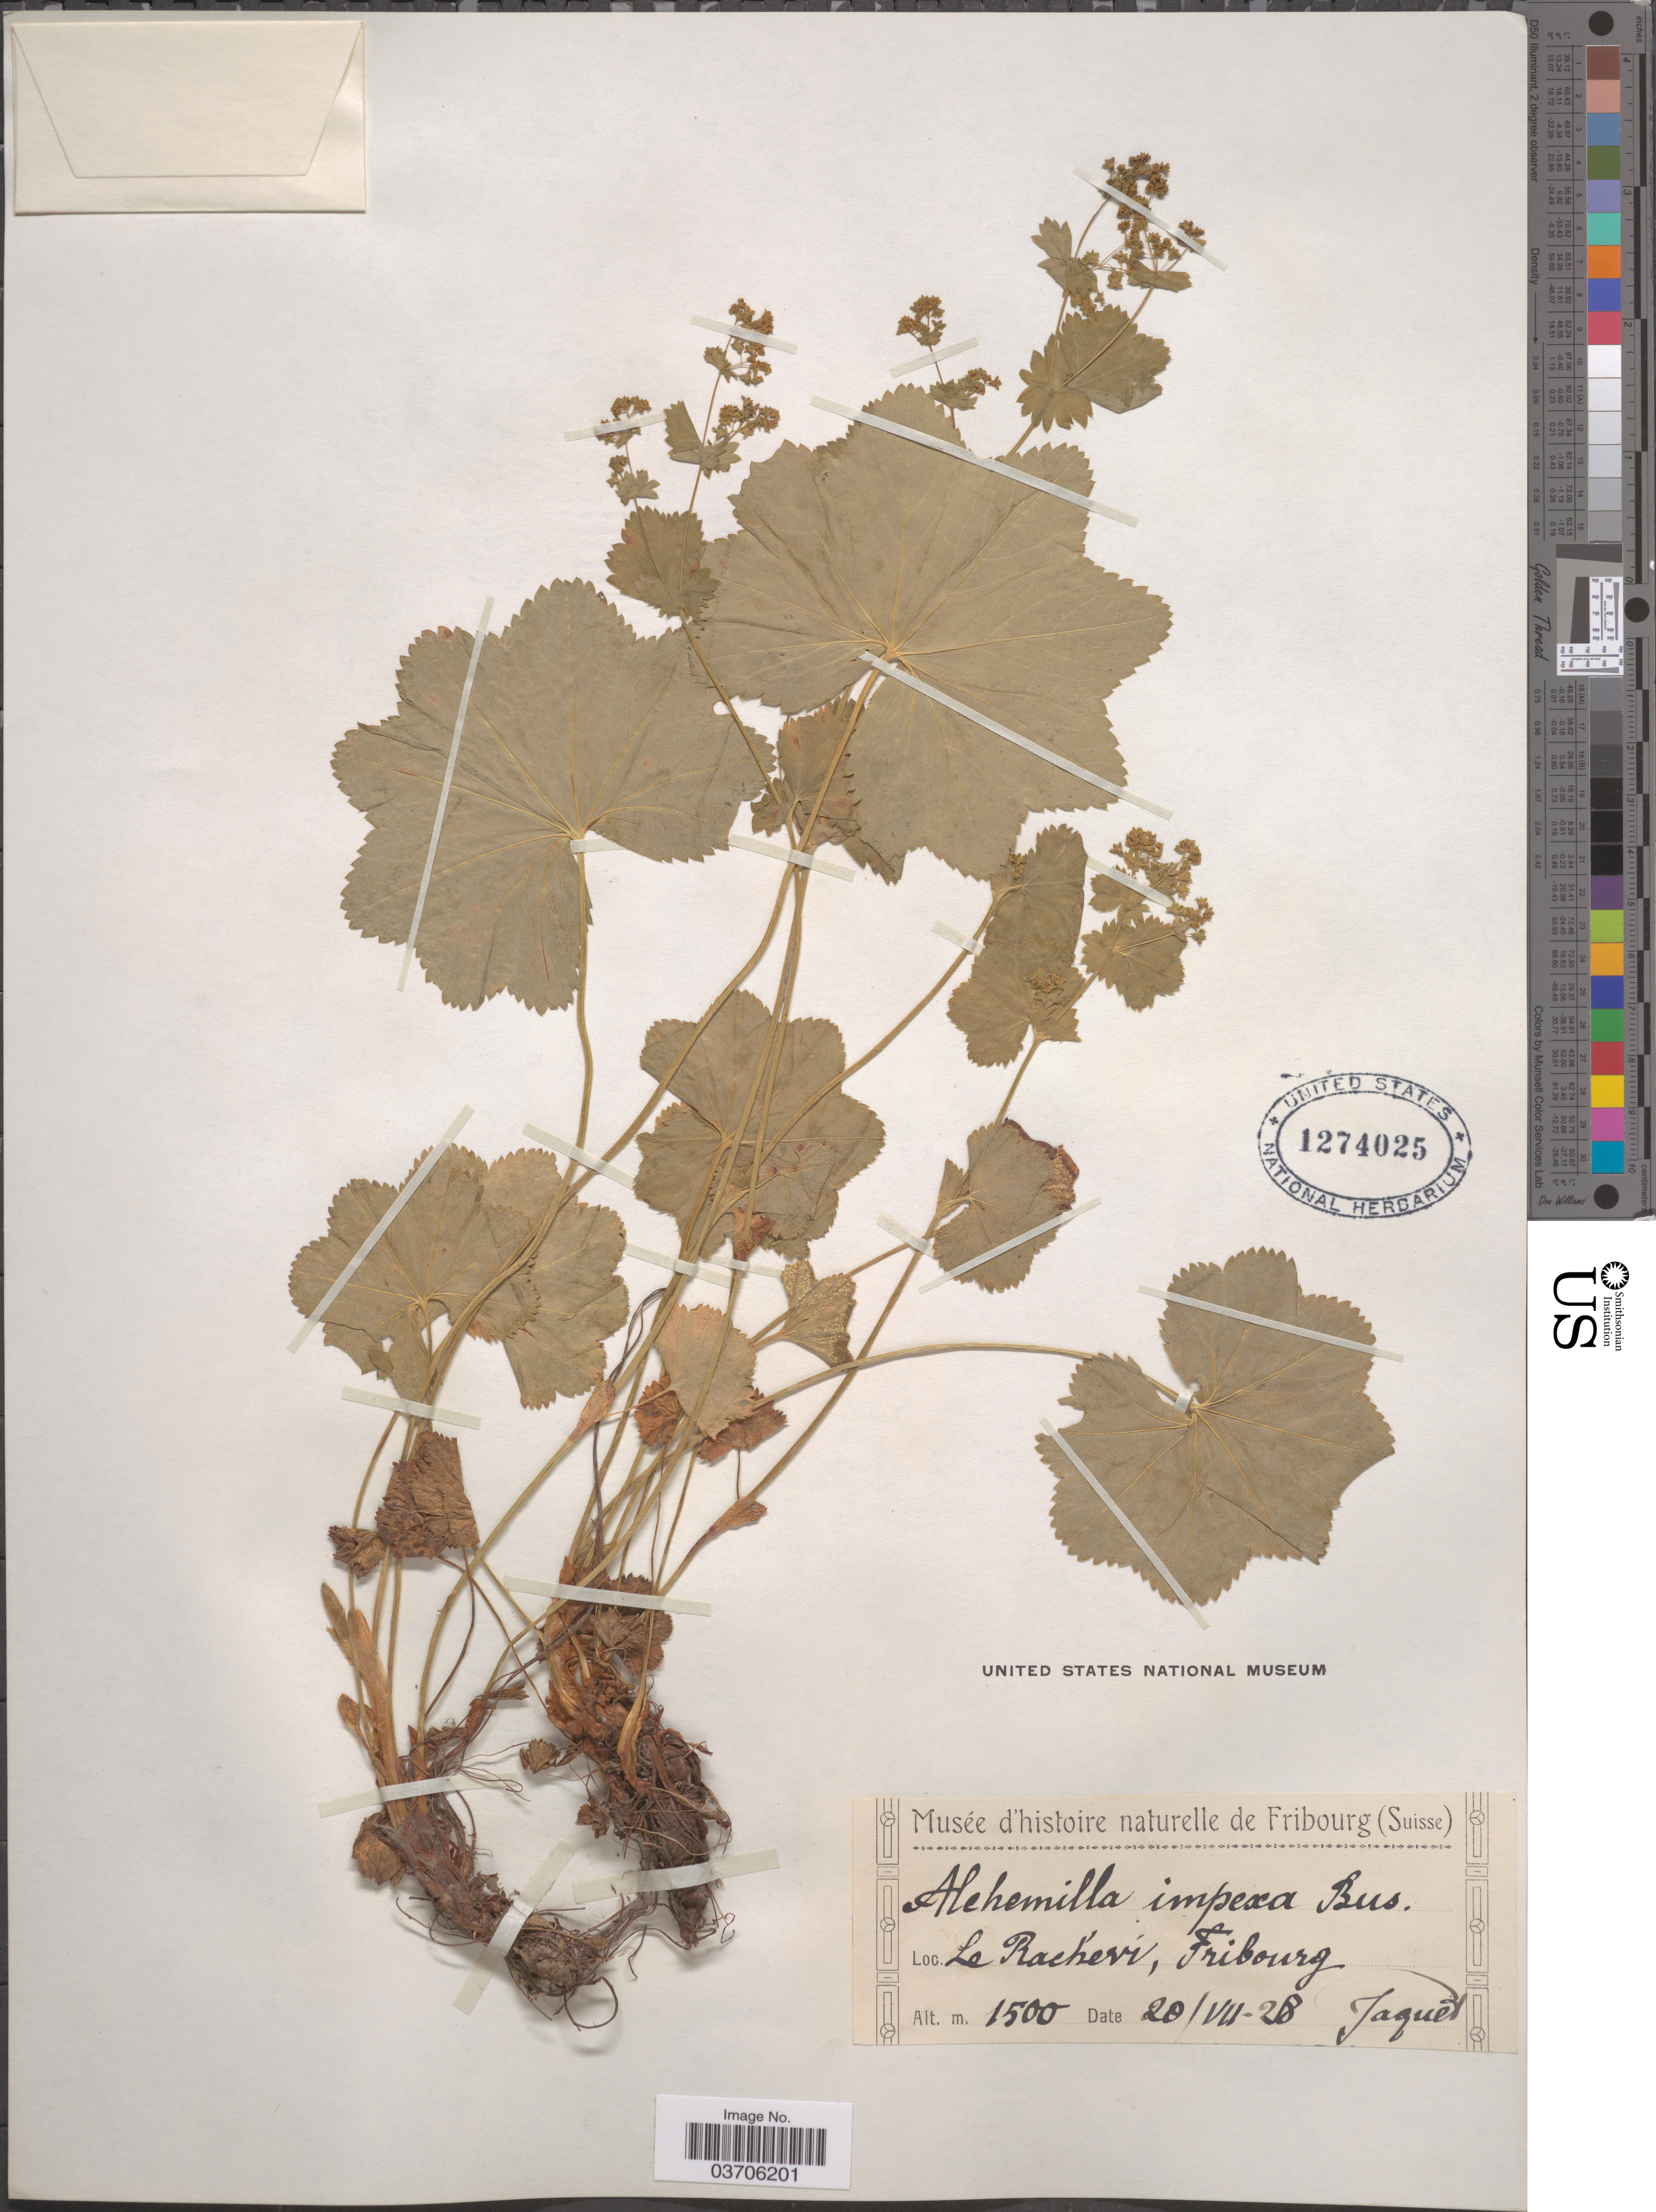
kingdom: Plantae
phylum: Tracheophyta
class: Magnoliopsida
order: Rosales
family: Rosaceae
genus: Alchemilla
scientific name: Alchemilla impexa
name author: (L.) Buser ex Besse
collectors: -. Jaquet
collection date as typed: Transcribed d/m/y: 20/7/28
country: Switzerland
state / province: Fribourg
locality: Le Rachevi.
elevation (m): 1500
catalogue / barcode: US 1274025